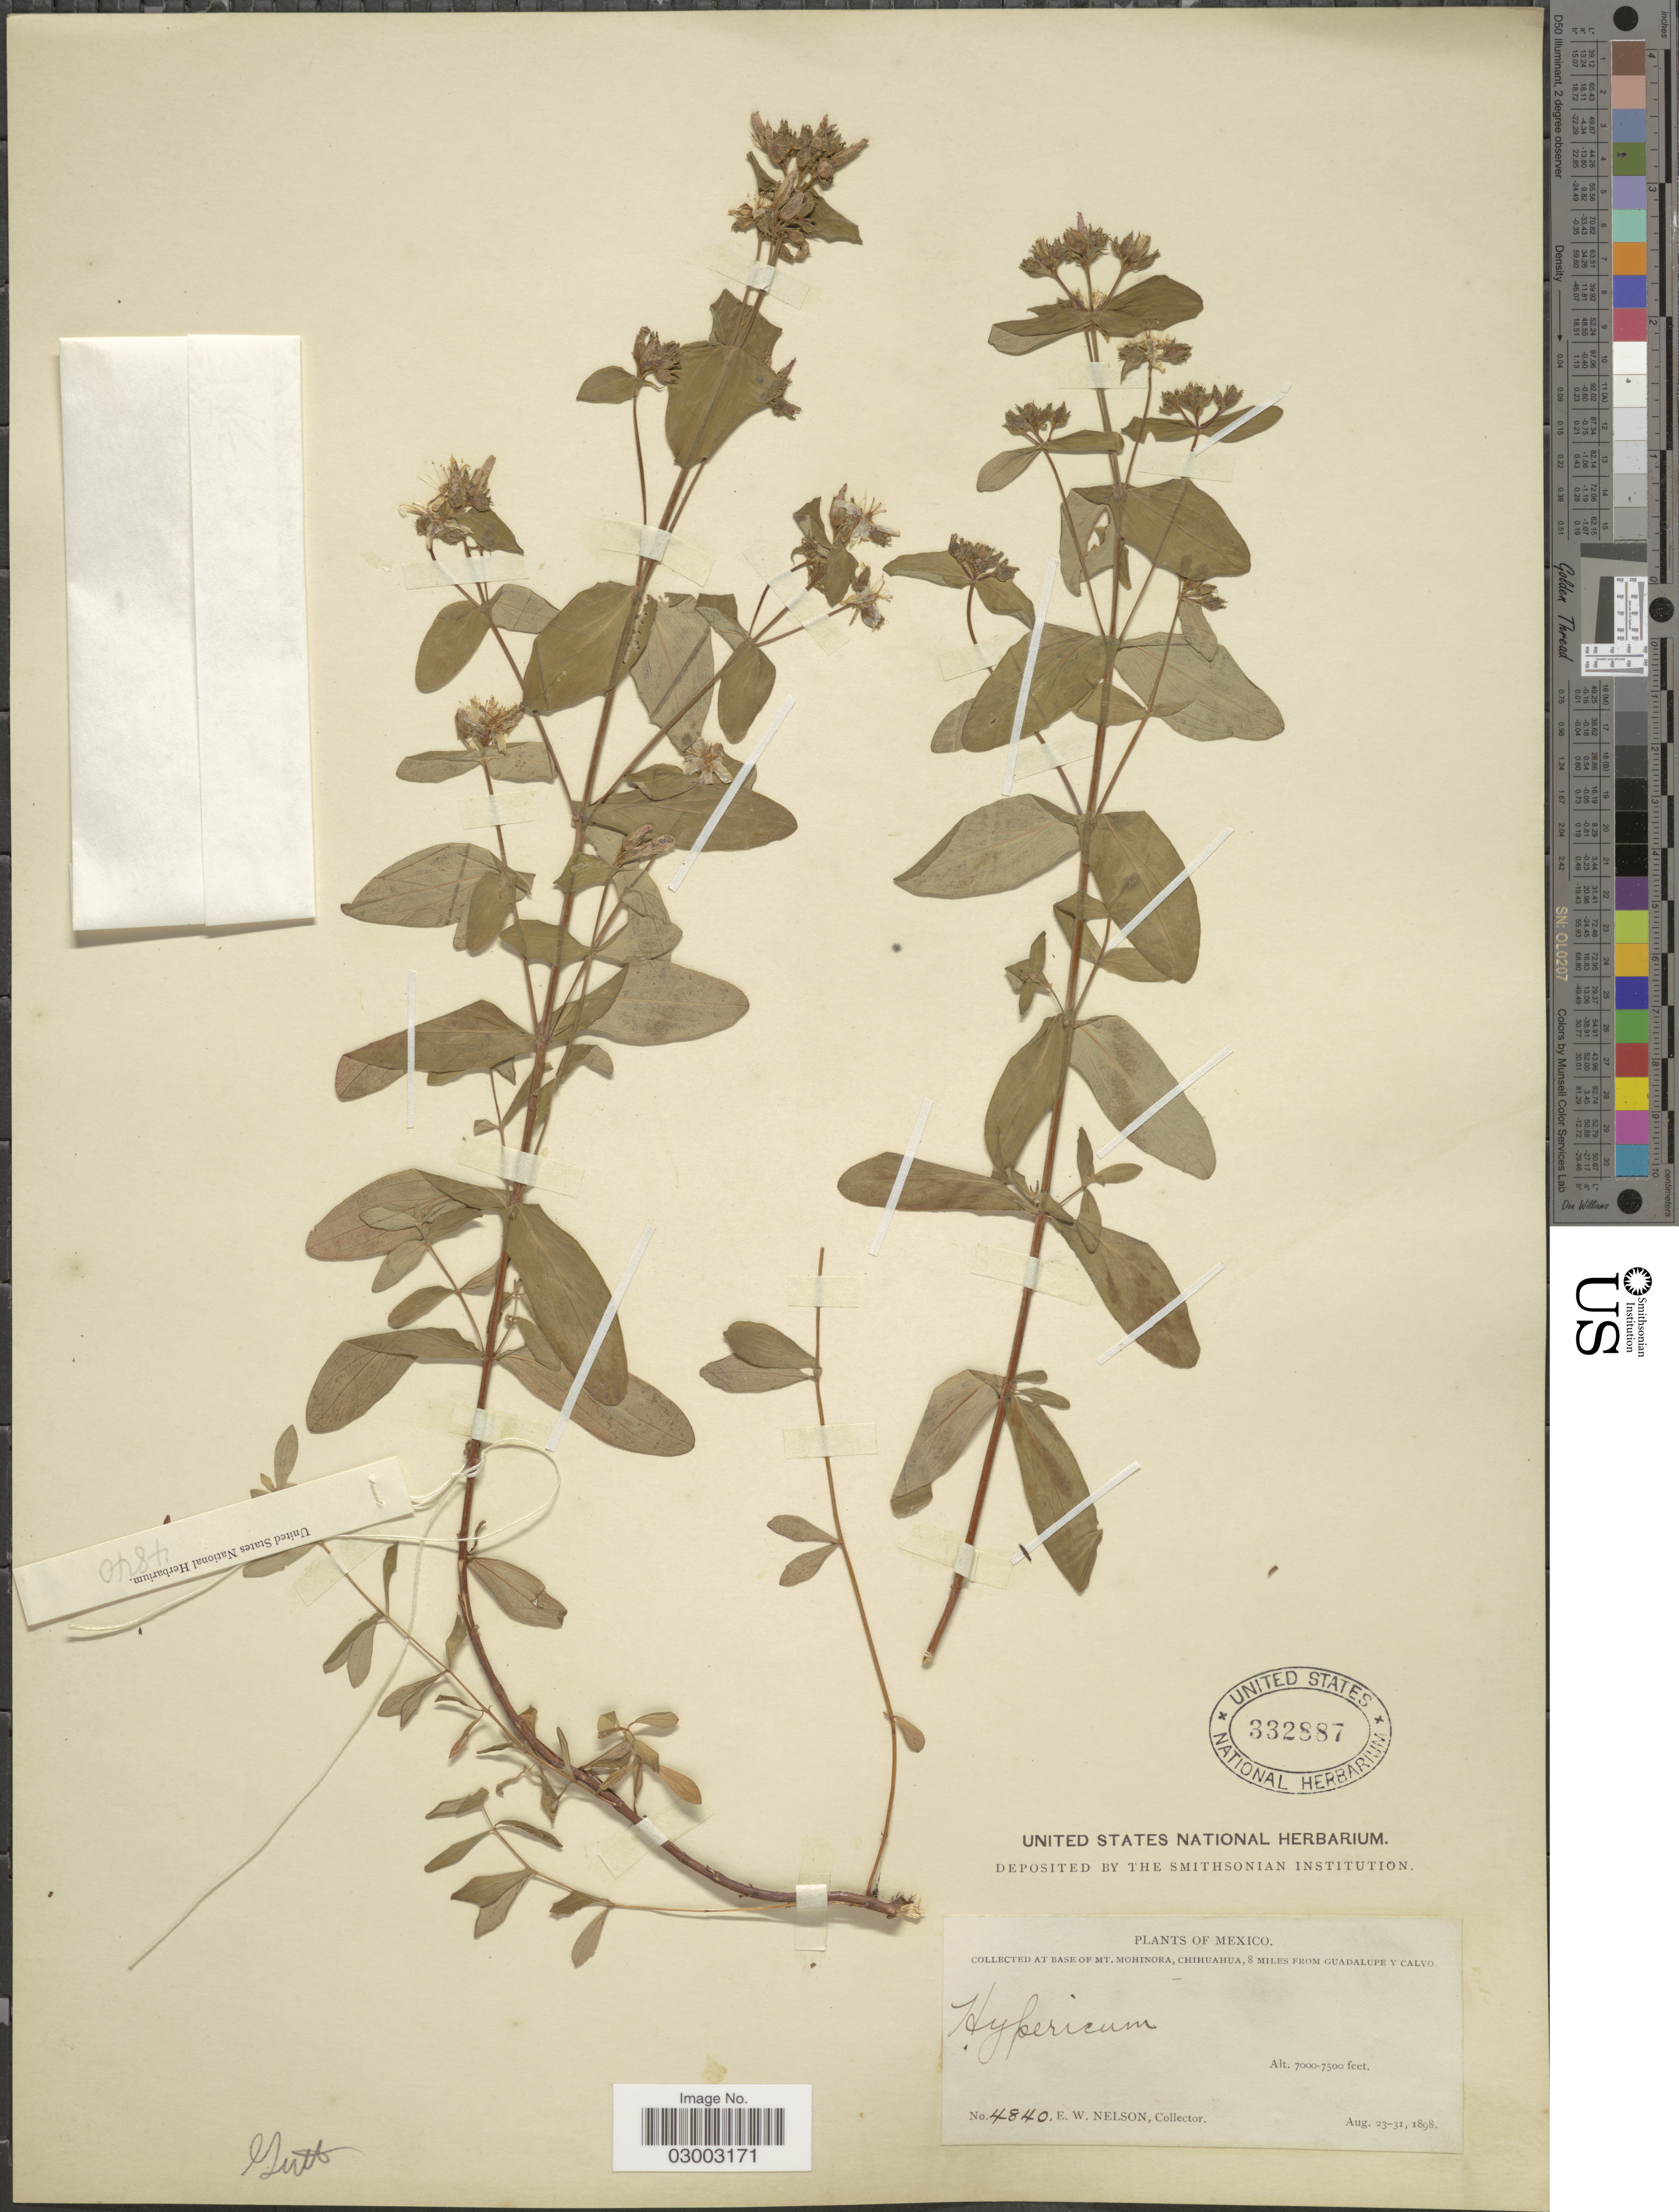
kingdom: Plantae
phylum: Tracheophyta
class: Magnoliopsida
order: Malpighiales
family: Hypericaceae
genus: Hypericum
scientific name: Hypericum formosum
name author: Kunth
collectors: E. W. Nelson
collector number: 4840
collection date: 1898-08-23/1898-08-31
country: Mexico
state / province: Chihuahua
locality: At base of Mt. Mohinora, Chihuahua, 8 miles from Guadalupe y Calvo.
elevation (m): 2134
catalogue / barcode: US 332887